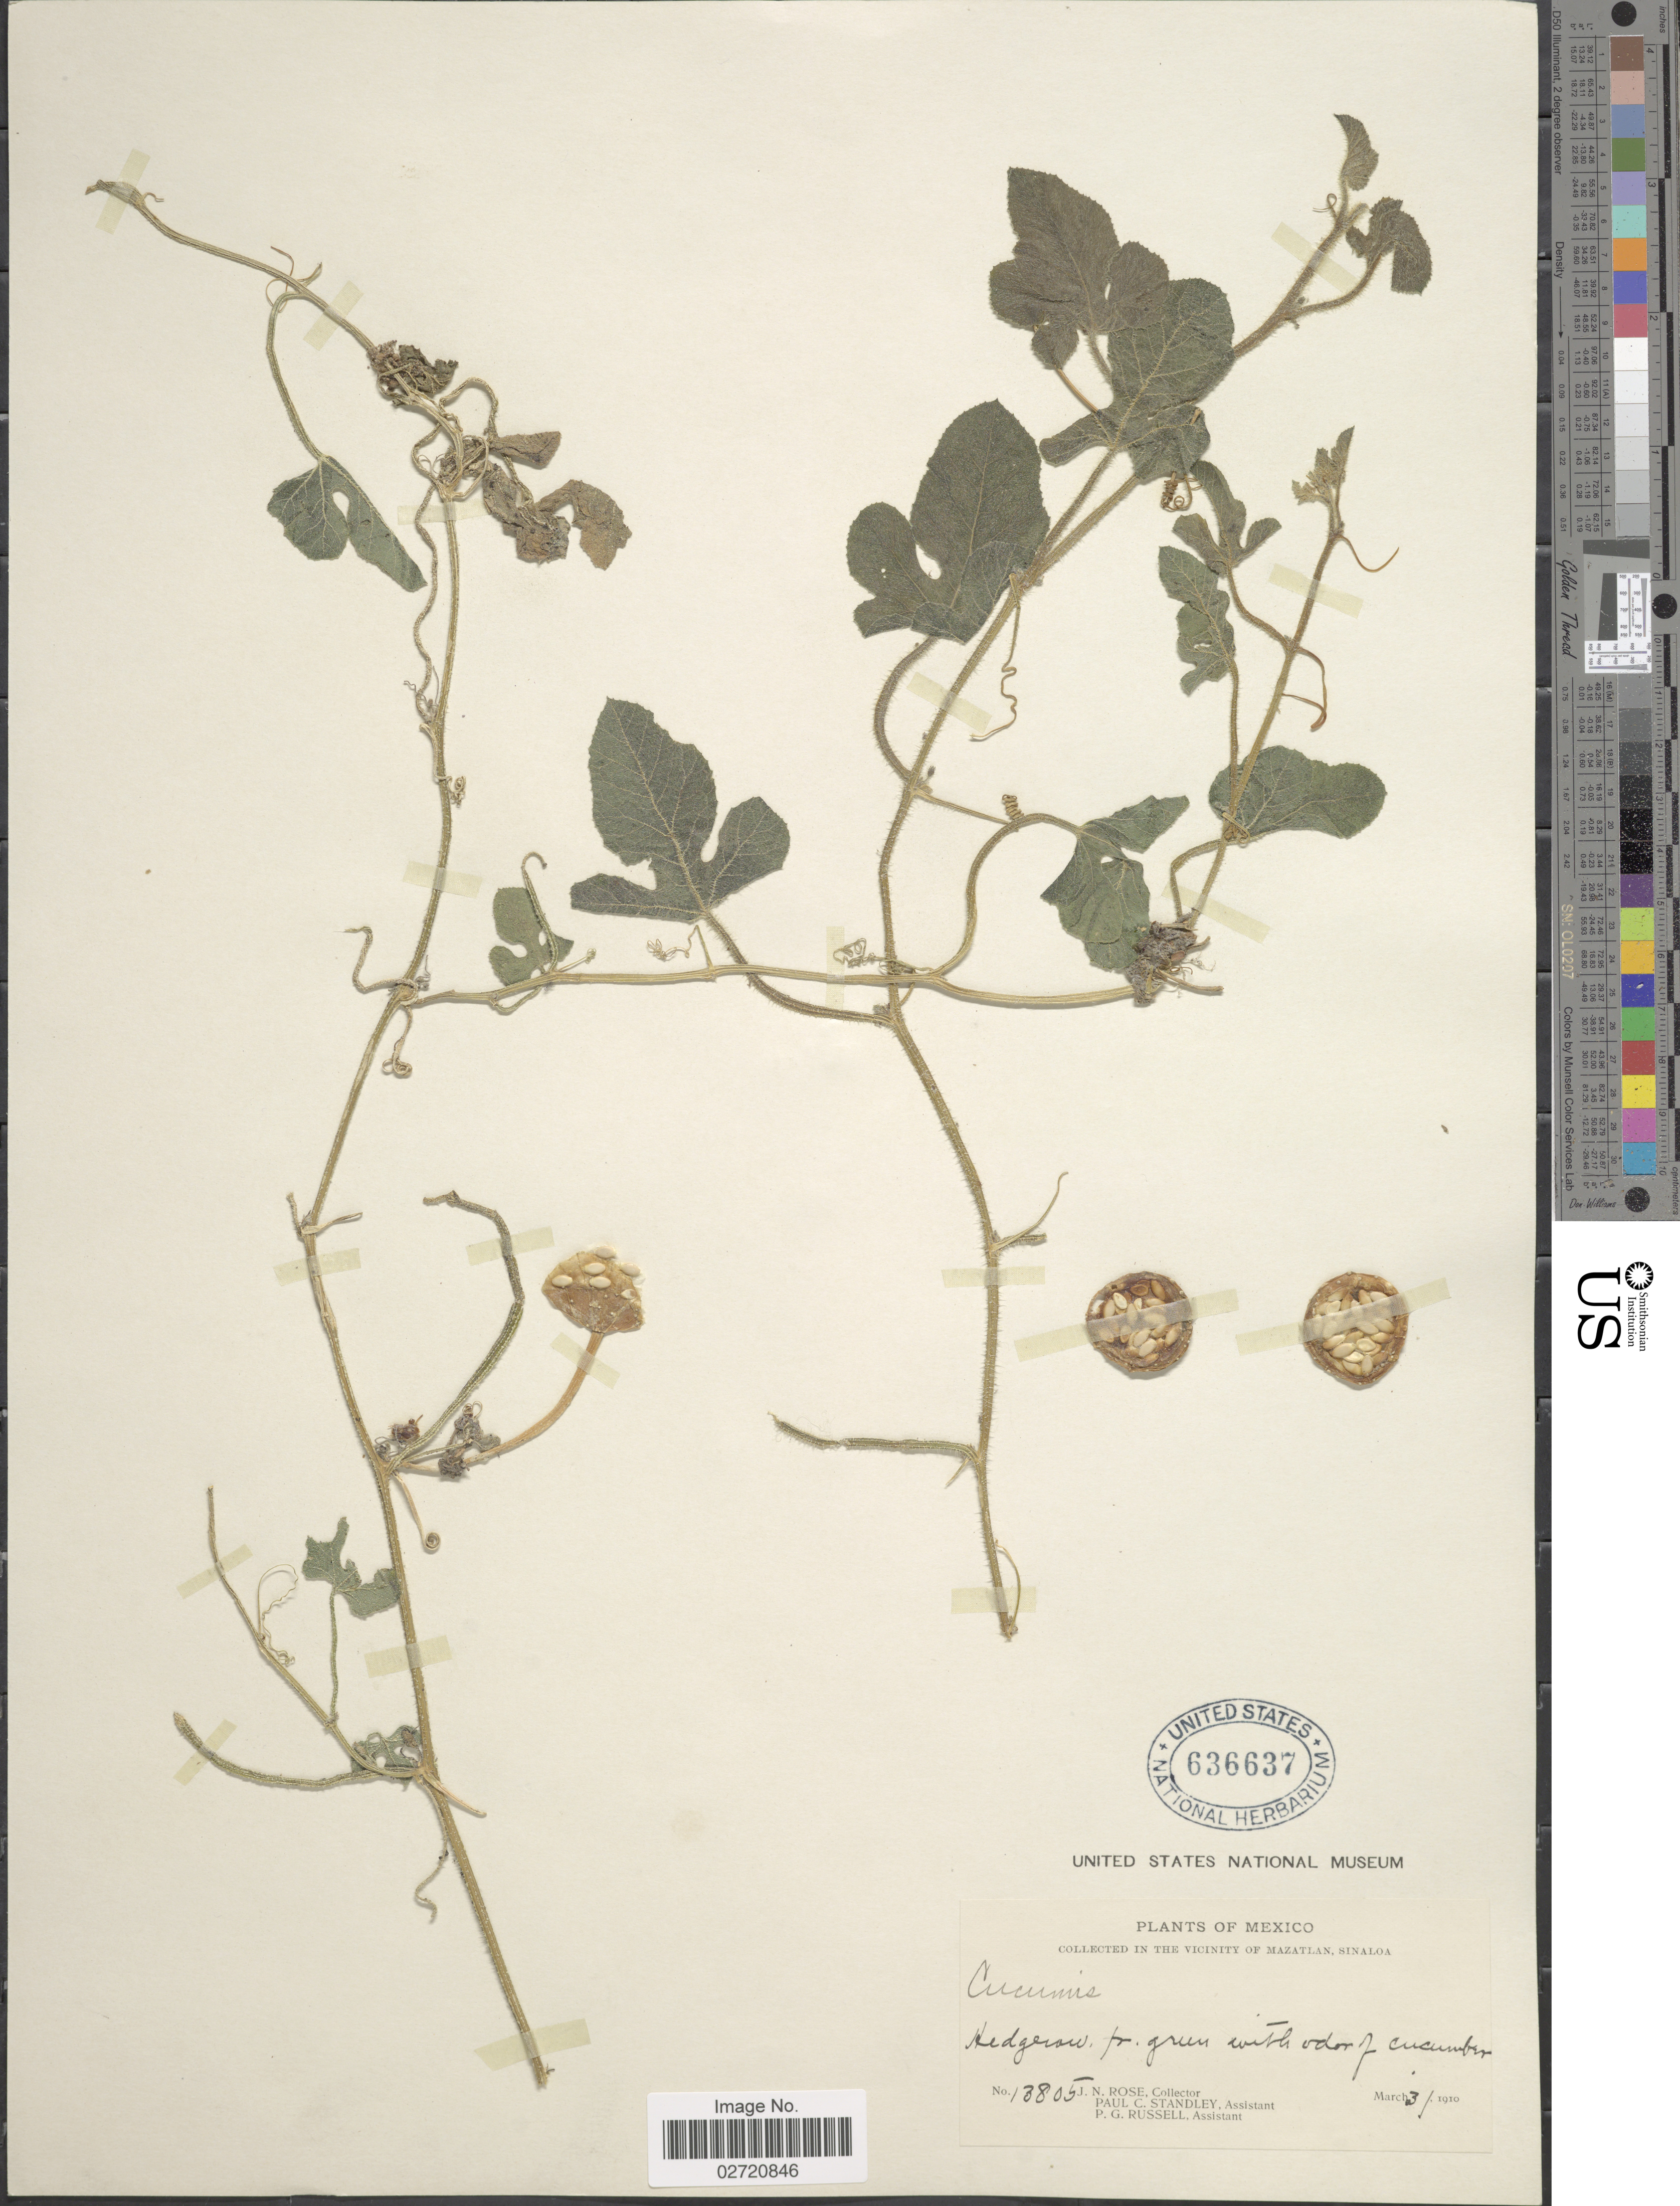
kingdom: Plantae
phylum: Tracheophyta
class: Magnoliopsida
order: Cucurbitales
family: Cucurbitaceae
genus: Cucumis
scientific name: Cucumis anguria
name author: L.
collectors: J. N. Rose, P. C. Standley & P. G. Russell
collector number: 13805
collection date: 1910-03-31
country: Mexico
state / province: Sinaloa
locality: In the vicinity of Mazatlan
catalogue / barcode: US 636637